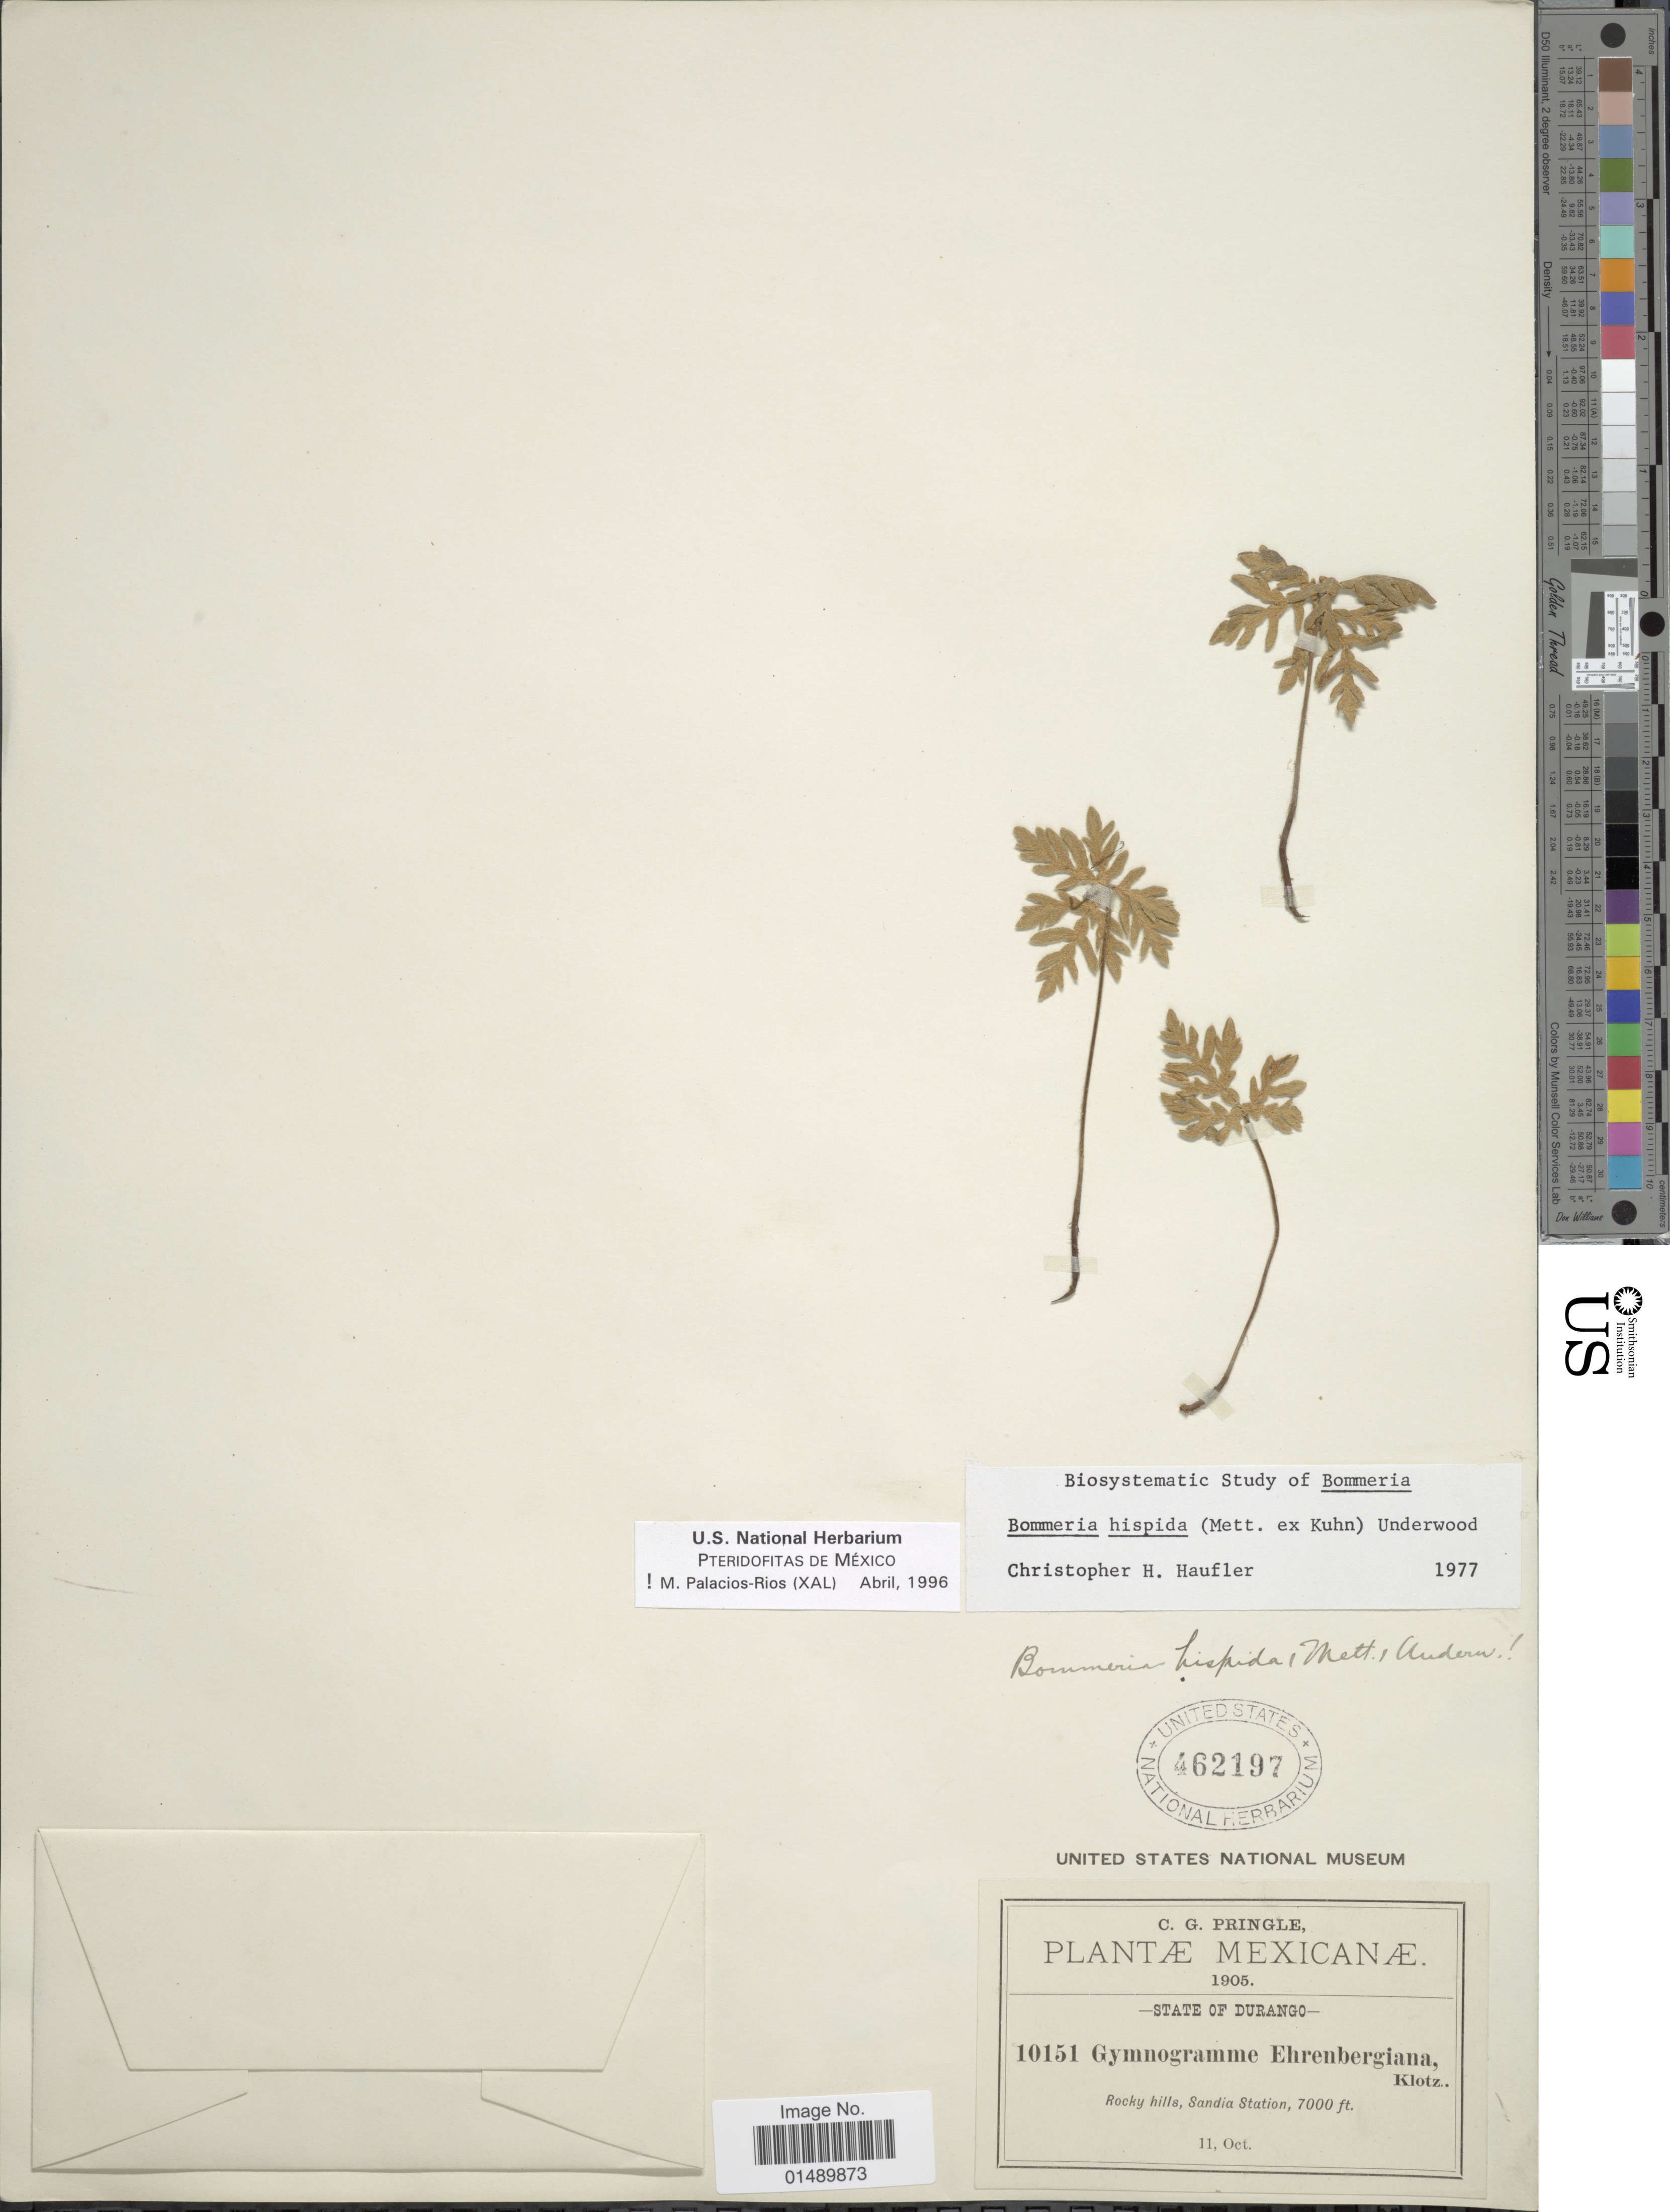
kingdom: Plantae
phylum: Tracheophyta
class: Polypodiopsida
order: Polypodiales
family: Pteridaceae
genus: Bommeria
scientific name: Bommeria hispida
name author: (Mett. ex Kuhn) Underw.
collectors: C. G. Pringle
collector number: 10151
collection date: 1905-10-11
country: Mexico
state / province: Durango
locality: Mexicanae, Rocky hills, Sandia Station.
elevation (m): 2134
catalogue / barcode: US 462197